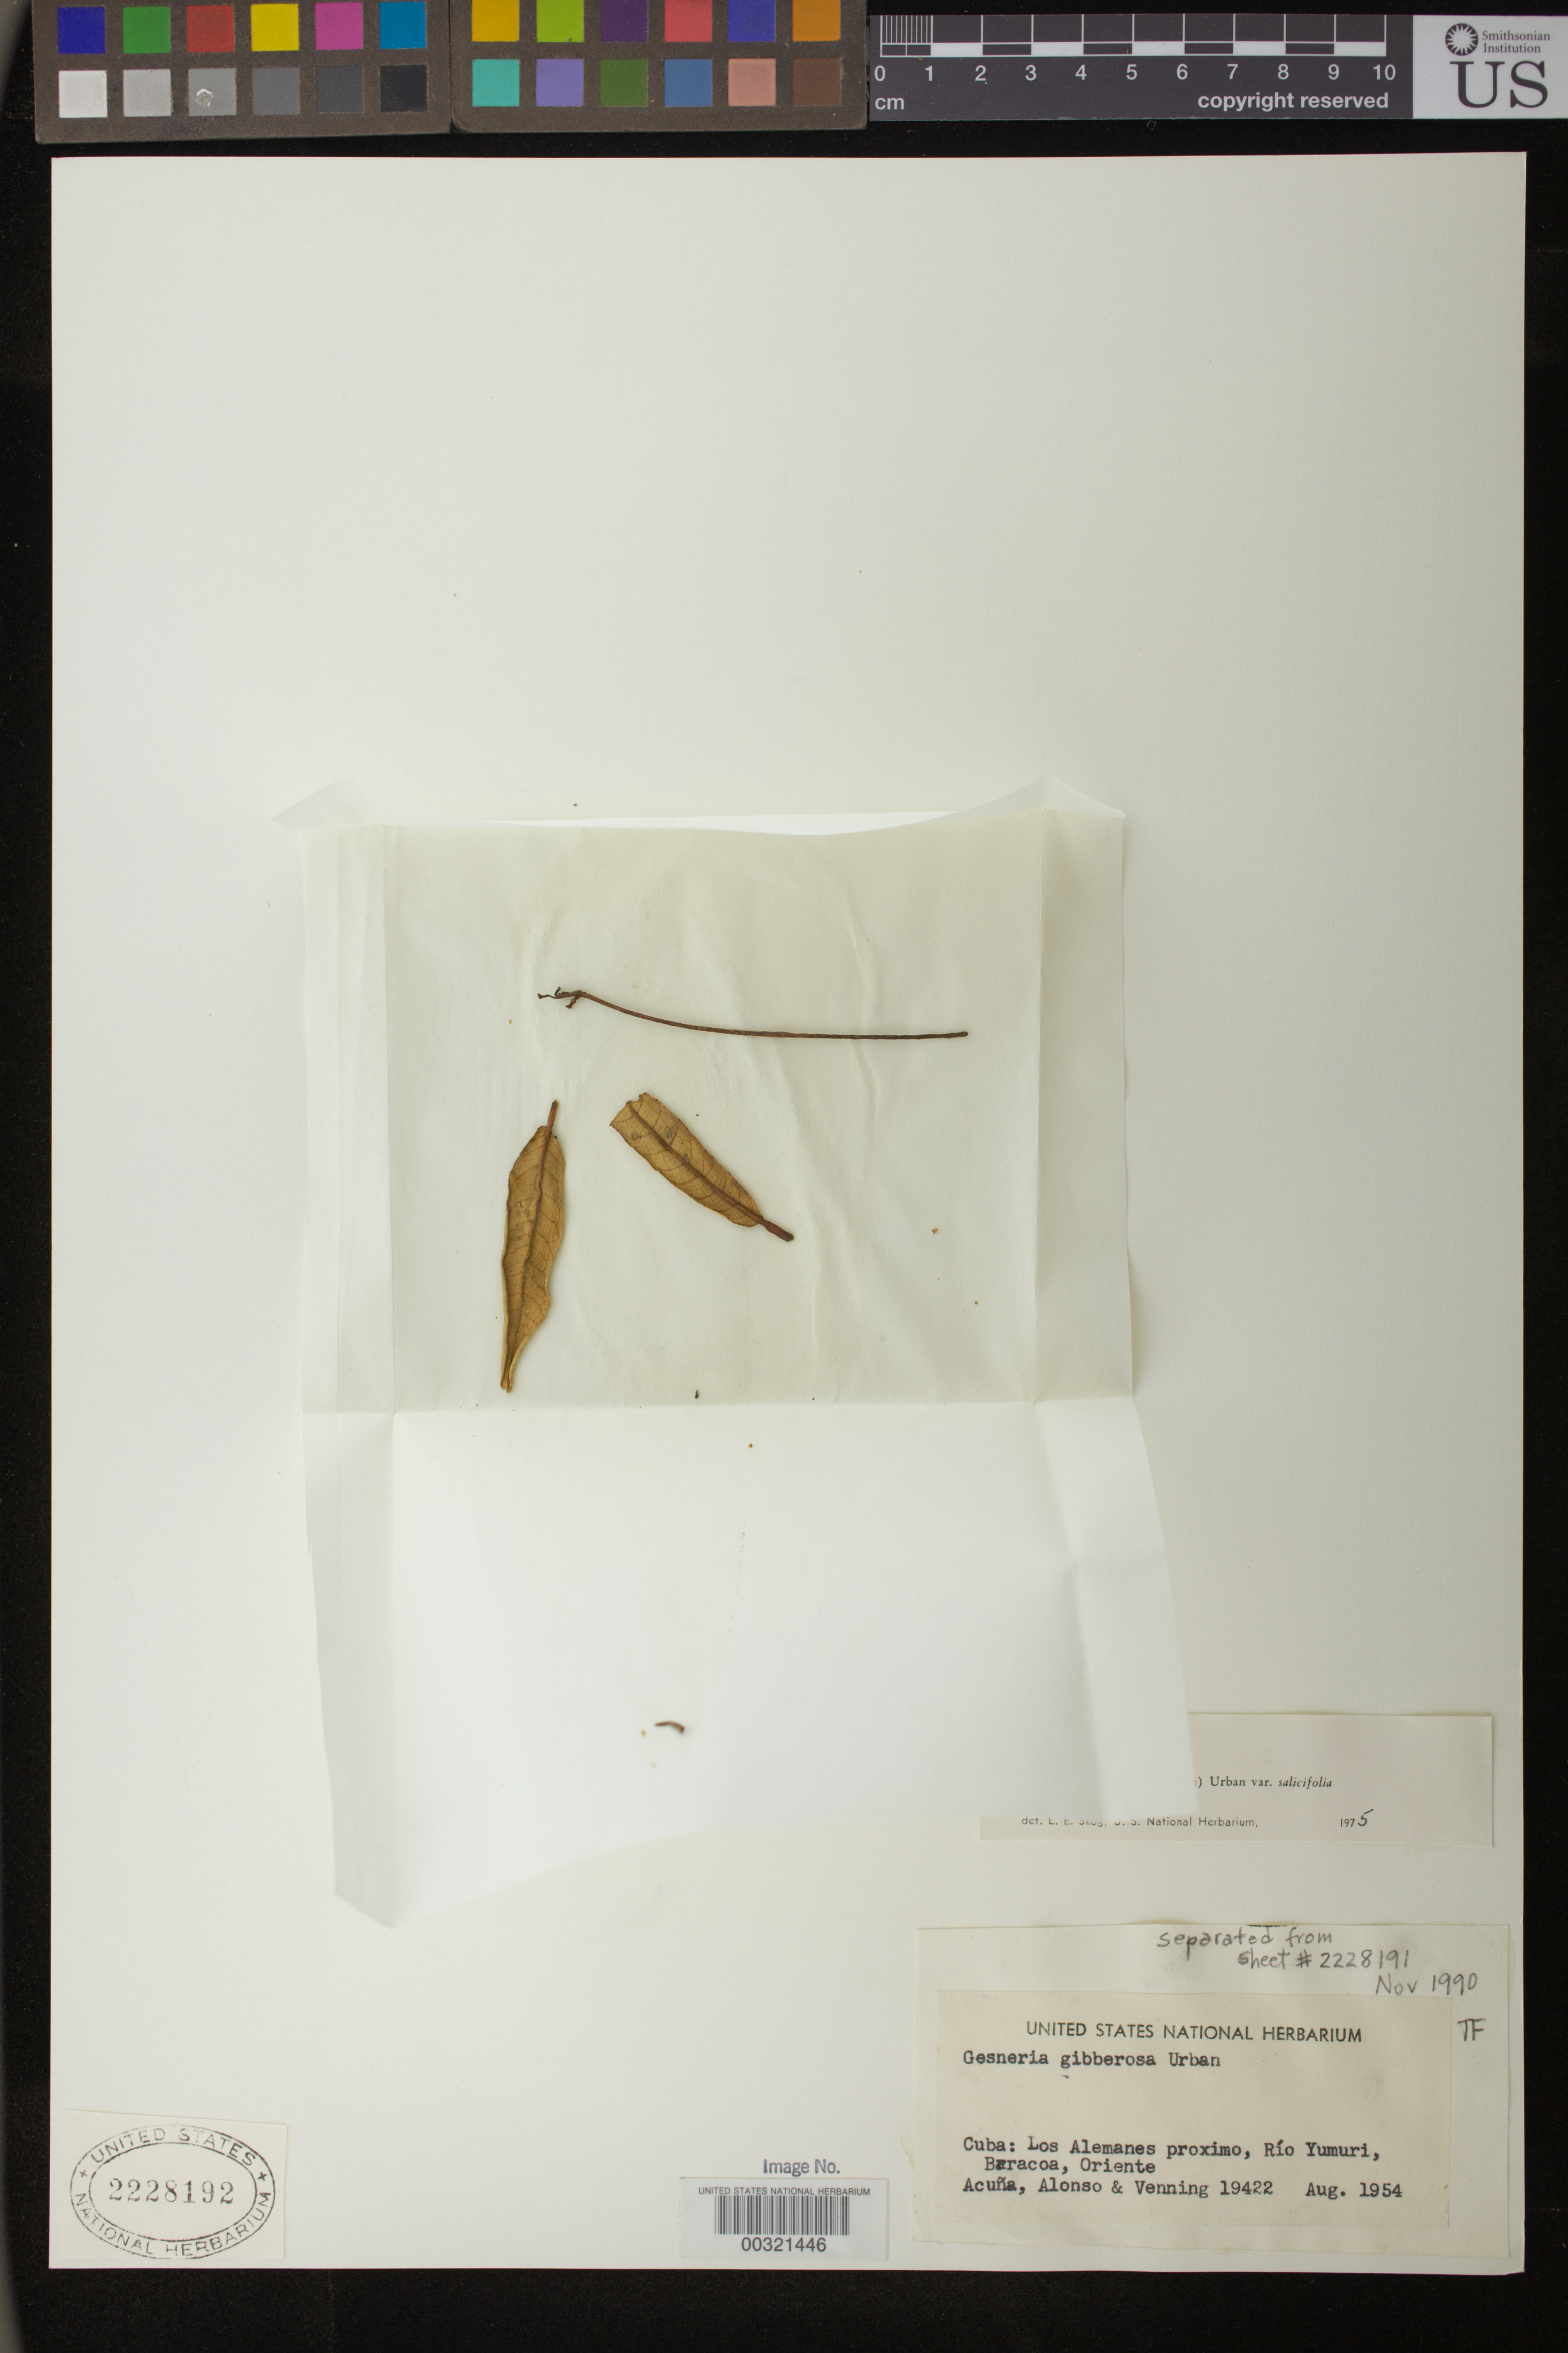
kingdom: Plantae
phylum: Tracheophyta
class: Magnoliopsida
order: Lamiales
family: Gesneriaceae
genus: Gesneria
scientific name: Gesneria salicifolia var. salicifolia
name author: (Griseb.) Urb.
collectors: J. Acuña, -. Alonso & -. Venning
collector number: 19422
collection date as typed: Aug 1954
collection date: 1954-08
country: Cuba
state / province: Oriente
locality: Los Alemanes proximo, Rio Yumuri, Baracoa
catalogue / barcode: US 2228192